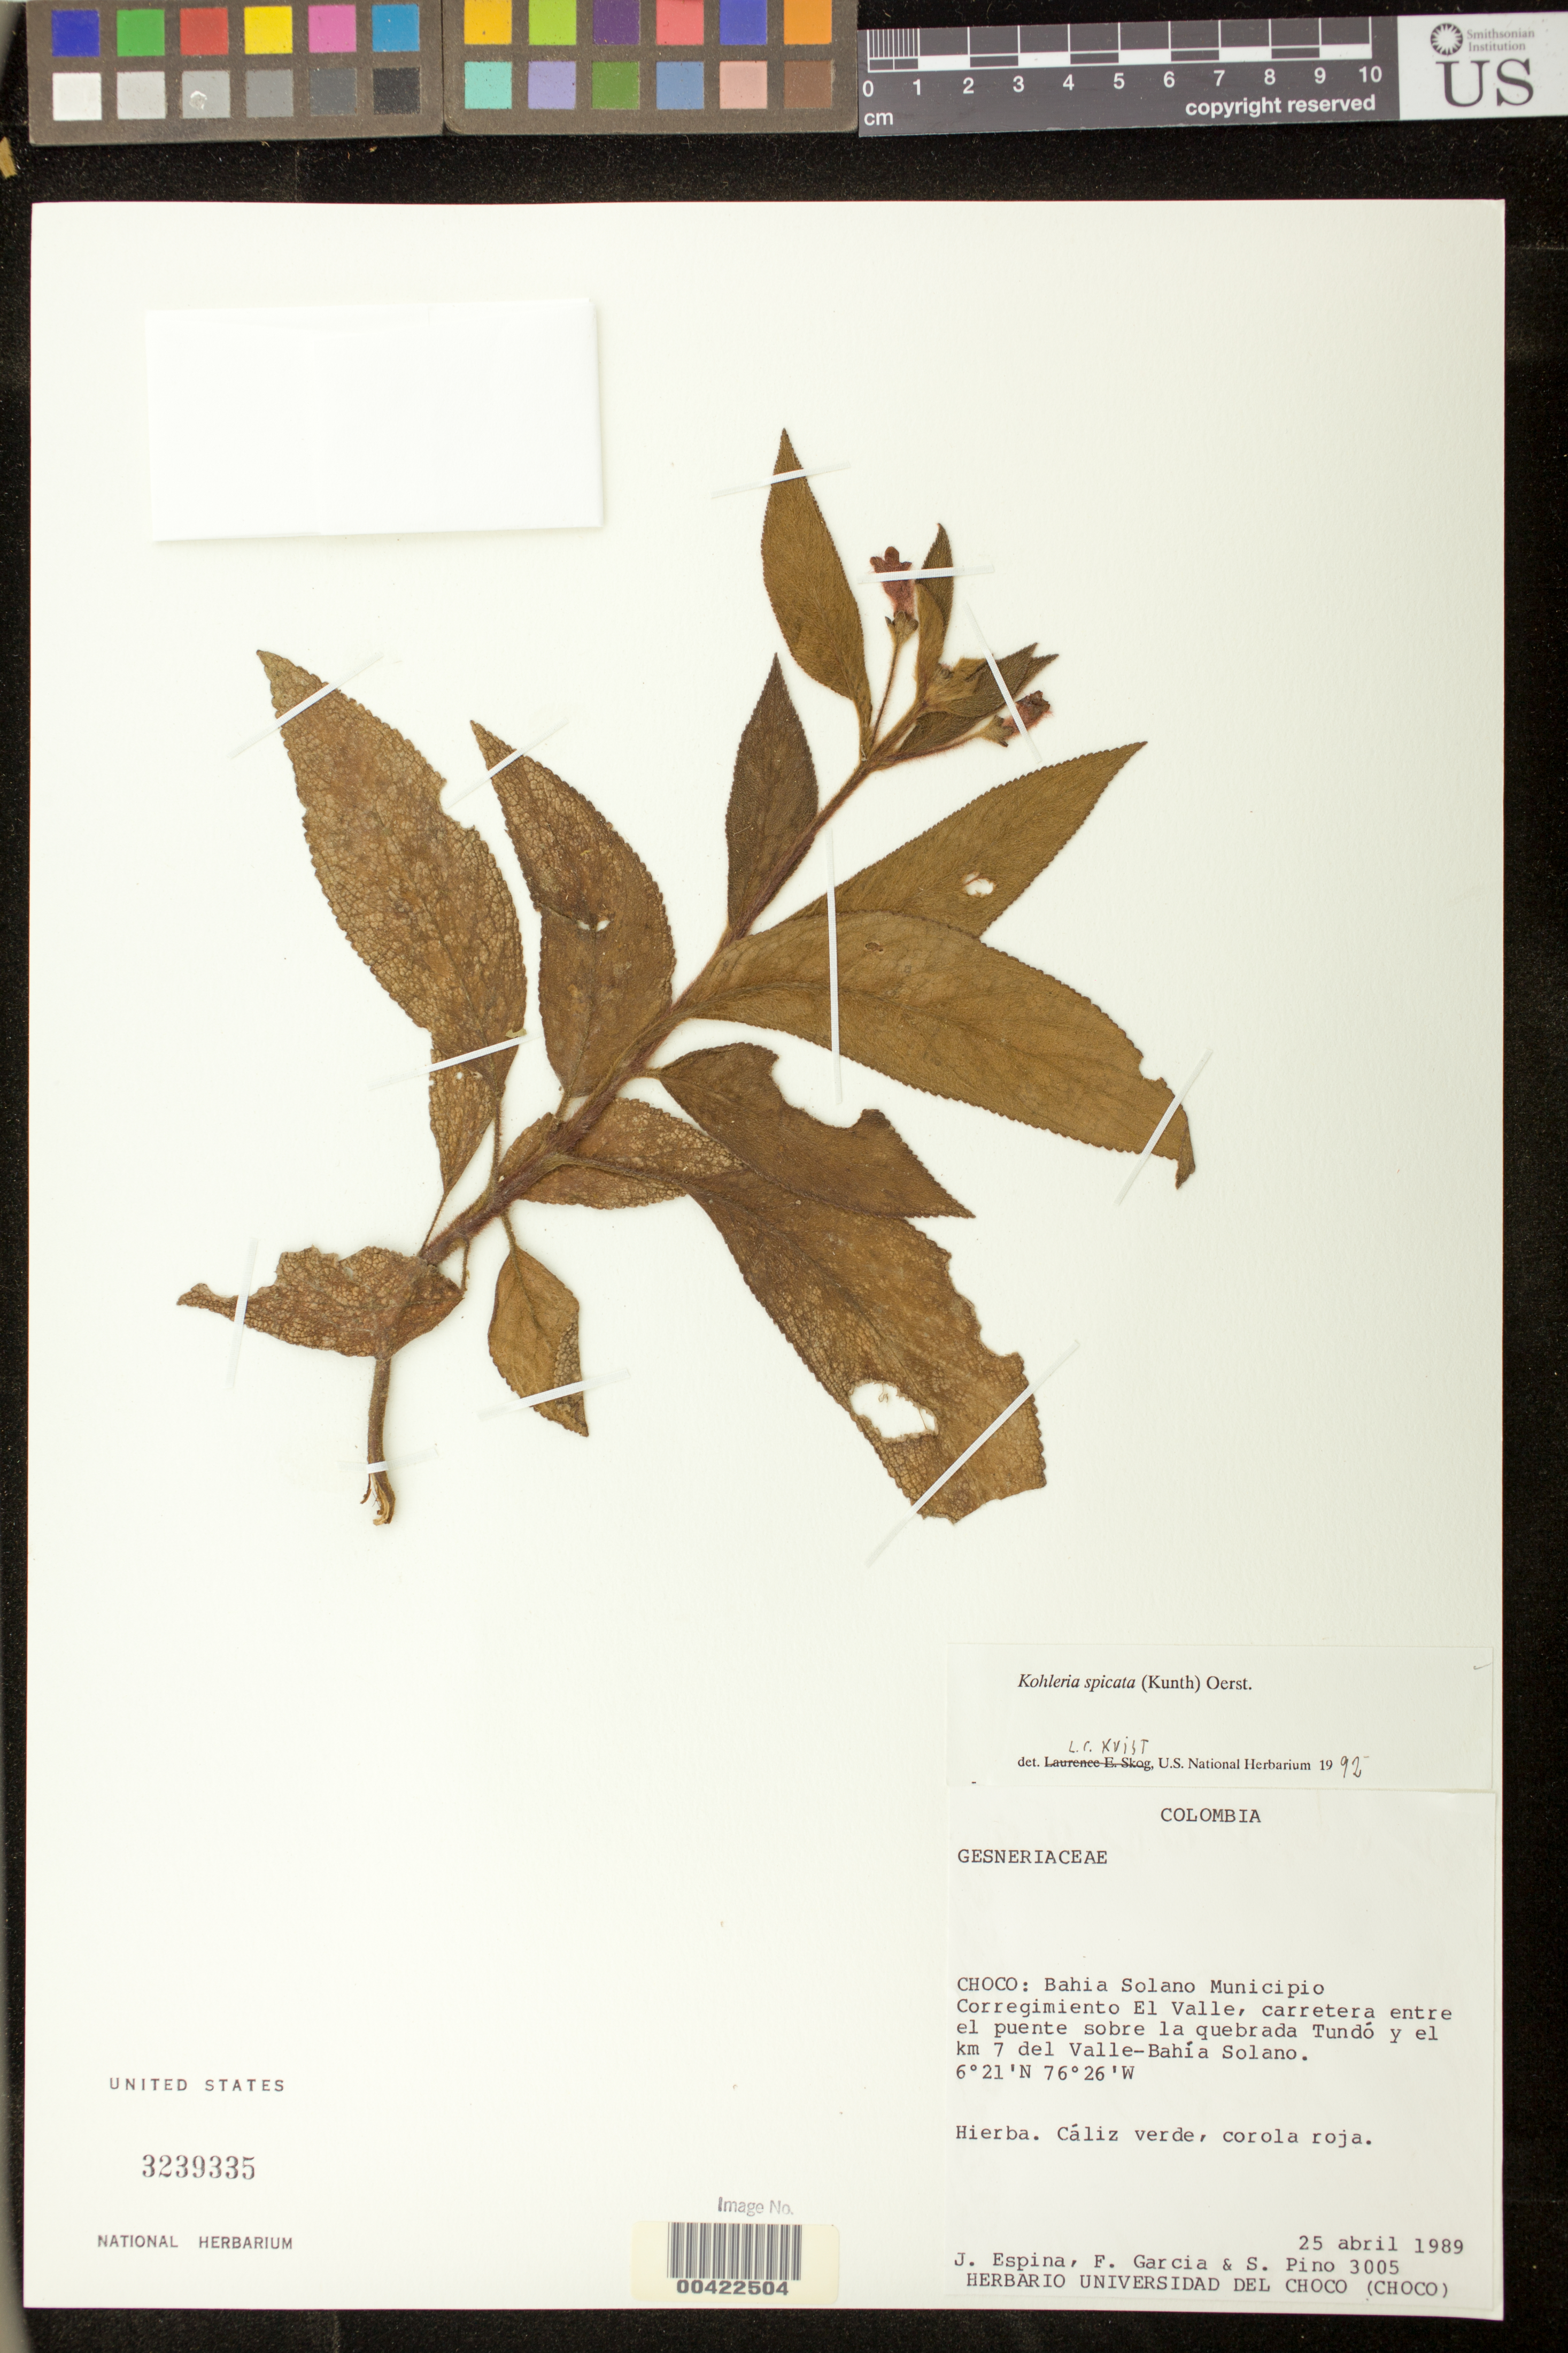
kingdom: Plantae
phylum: Tracheophyta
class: Magnoliopsida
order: Lamiales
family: Gesneriaceae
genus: Kohleria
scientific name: Kohleria spicata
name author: (Kunth) Oerst.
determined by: Skog, Laurence E.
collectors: J. Espina, F. Garcia & S. Pino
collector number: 3005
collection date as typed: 25 Apr 1989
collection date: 1989-04-25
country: Colombia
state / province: Chocó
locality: Bahia Solano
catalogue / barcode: US 3239335